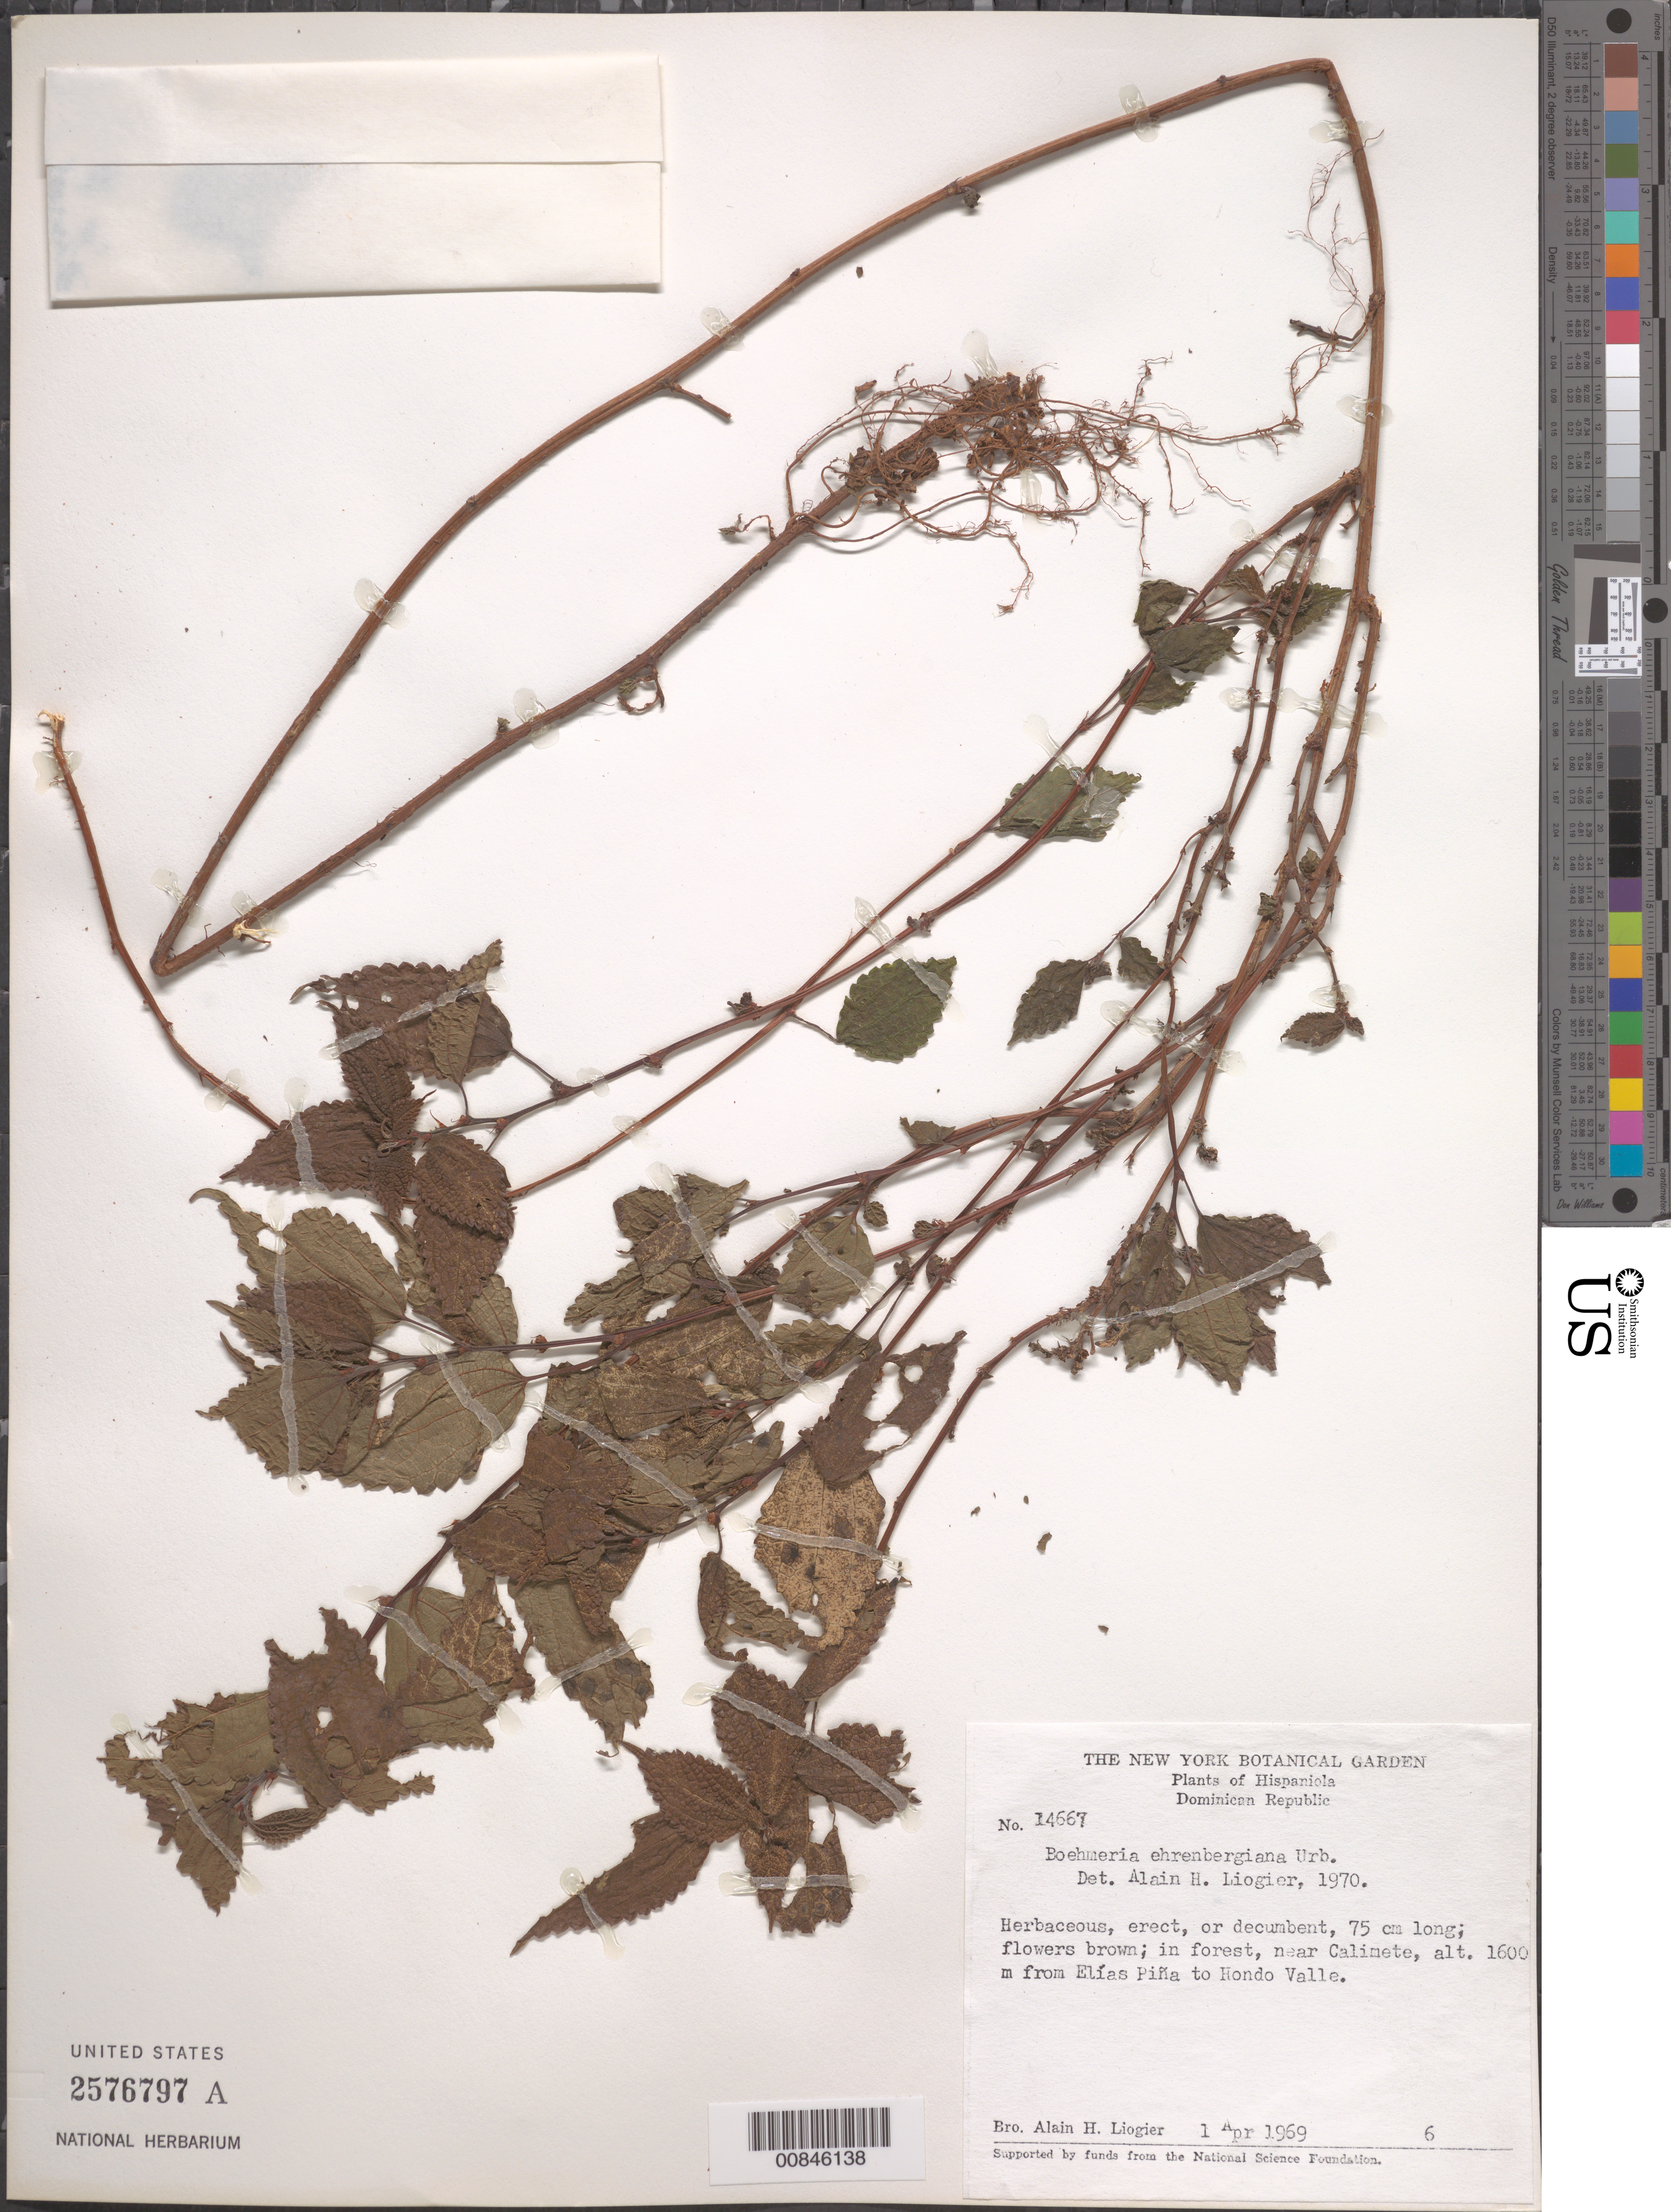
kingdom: Plantae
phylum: Tracheophyta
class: Magnoliopsida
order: Rosales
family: Urticaceae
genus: Boehmeria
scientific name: Boehmeria ehrenbergiana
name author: Urb.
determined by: Liogier, Alain H.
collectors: A. H. Liogier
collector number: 14667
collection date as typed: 01 Apr 1969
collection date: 1969-04-01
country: Dominican Republic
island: Hispaniola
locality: Near Calimete, from Elías Piña to Hondo Valle.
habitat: In forest.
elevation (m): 1600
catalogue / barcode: US 2576797A